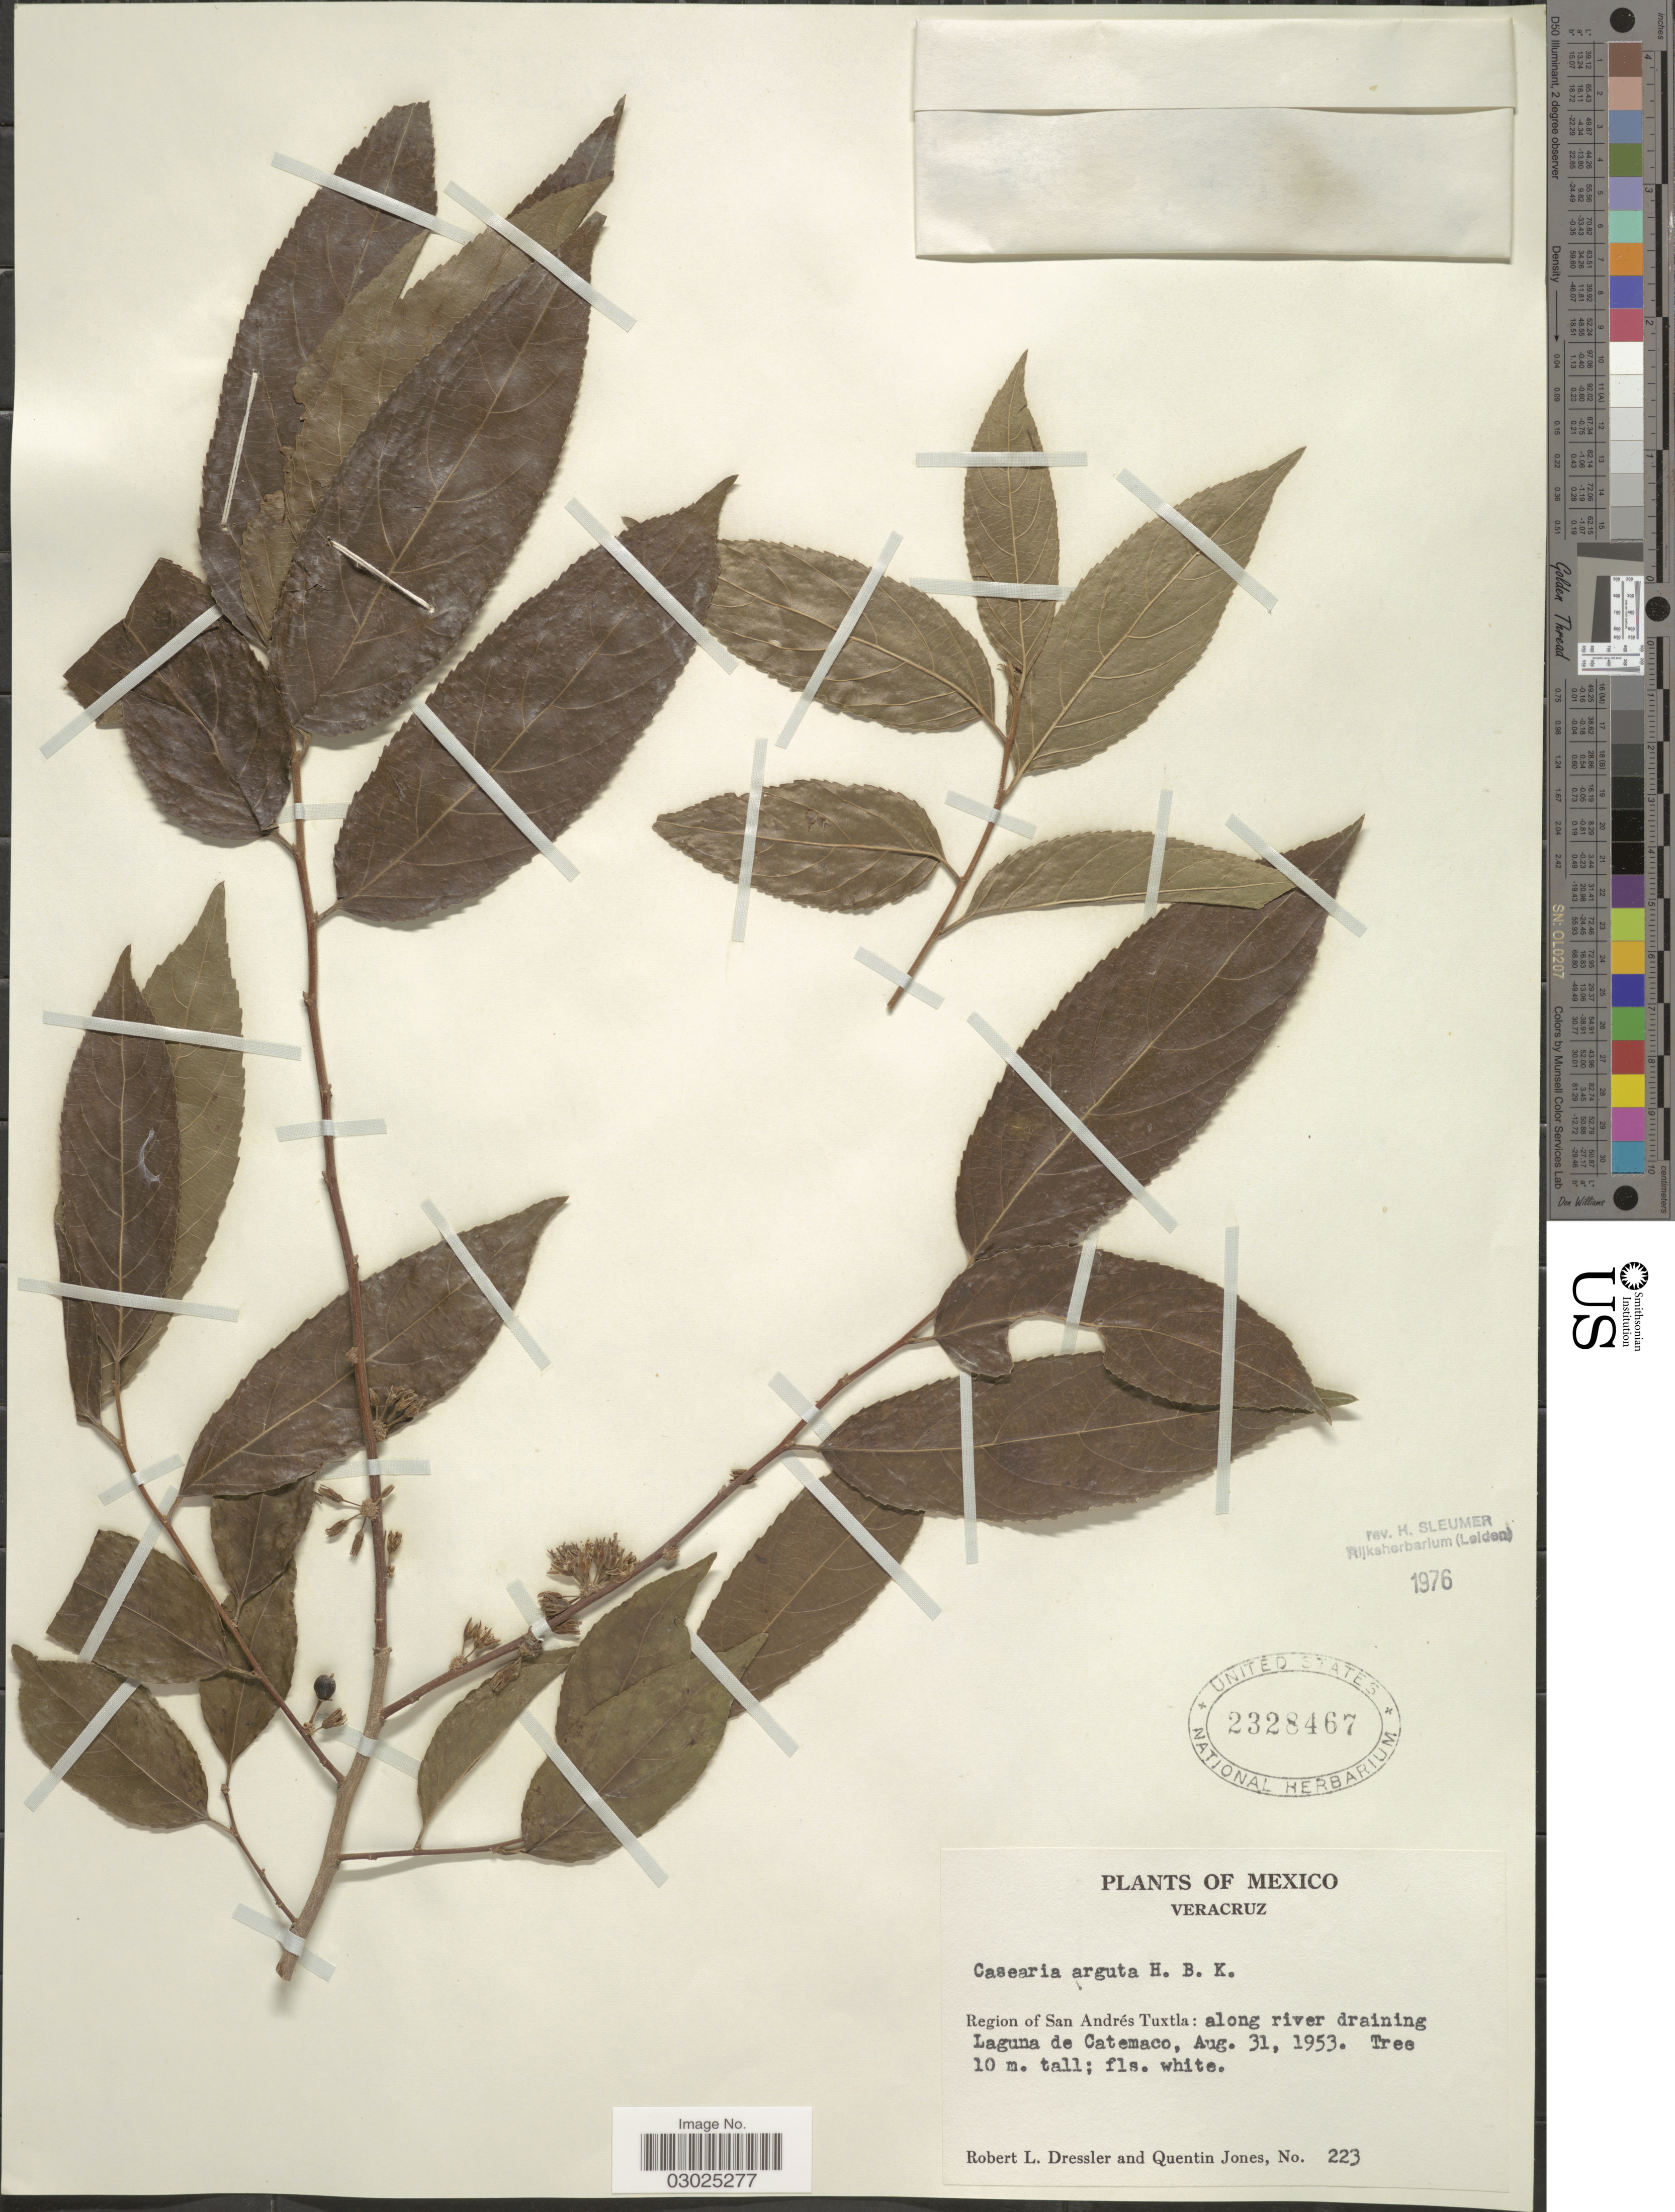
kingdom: Plantae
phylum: Tracheophyta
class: Magnoliopsida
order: Malpighiales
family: Salicaceae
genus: Casearia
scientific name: Casearia arguta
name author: Kunth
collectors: R. Dressler & Q. Jones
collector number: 223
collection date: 1953-08-31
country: Mexico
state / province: Veracruz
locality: Veracruz. Region of San Andrés Tuxtla: along river draining Laguna de Catemaco.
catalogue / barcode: US 2328467